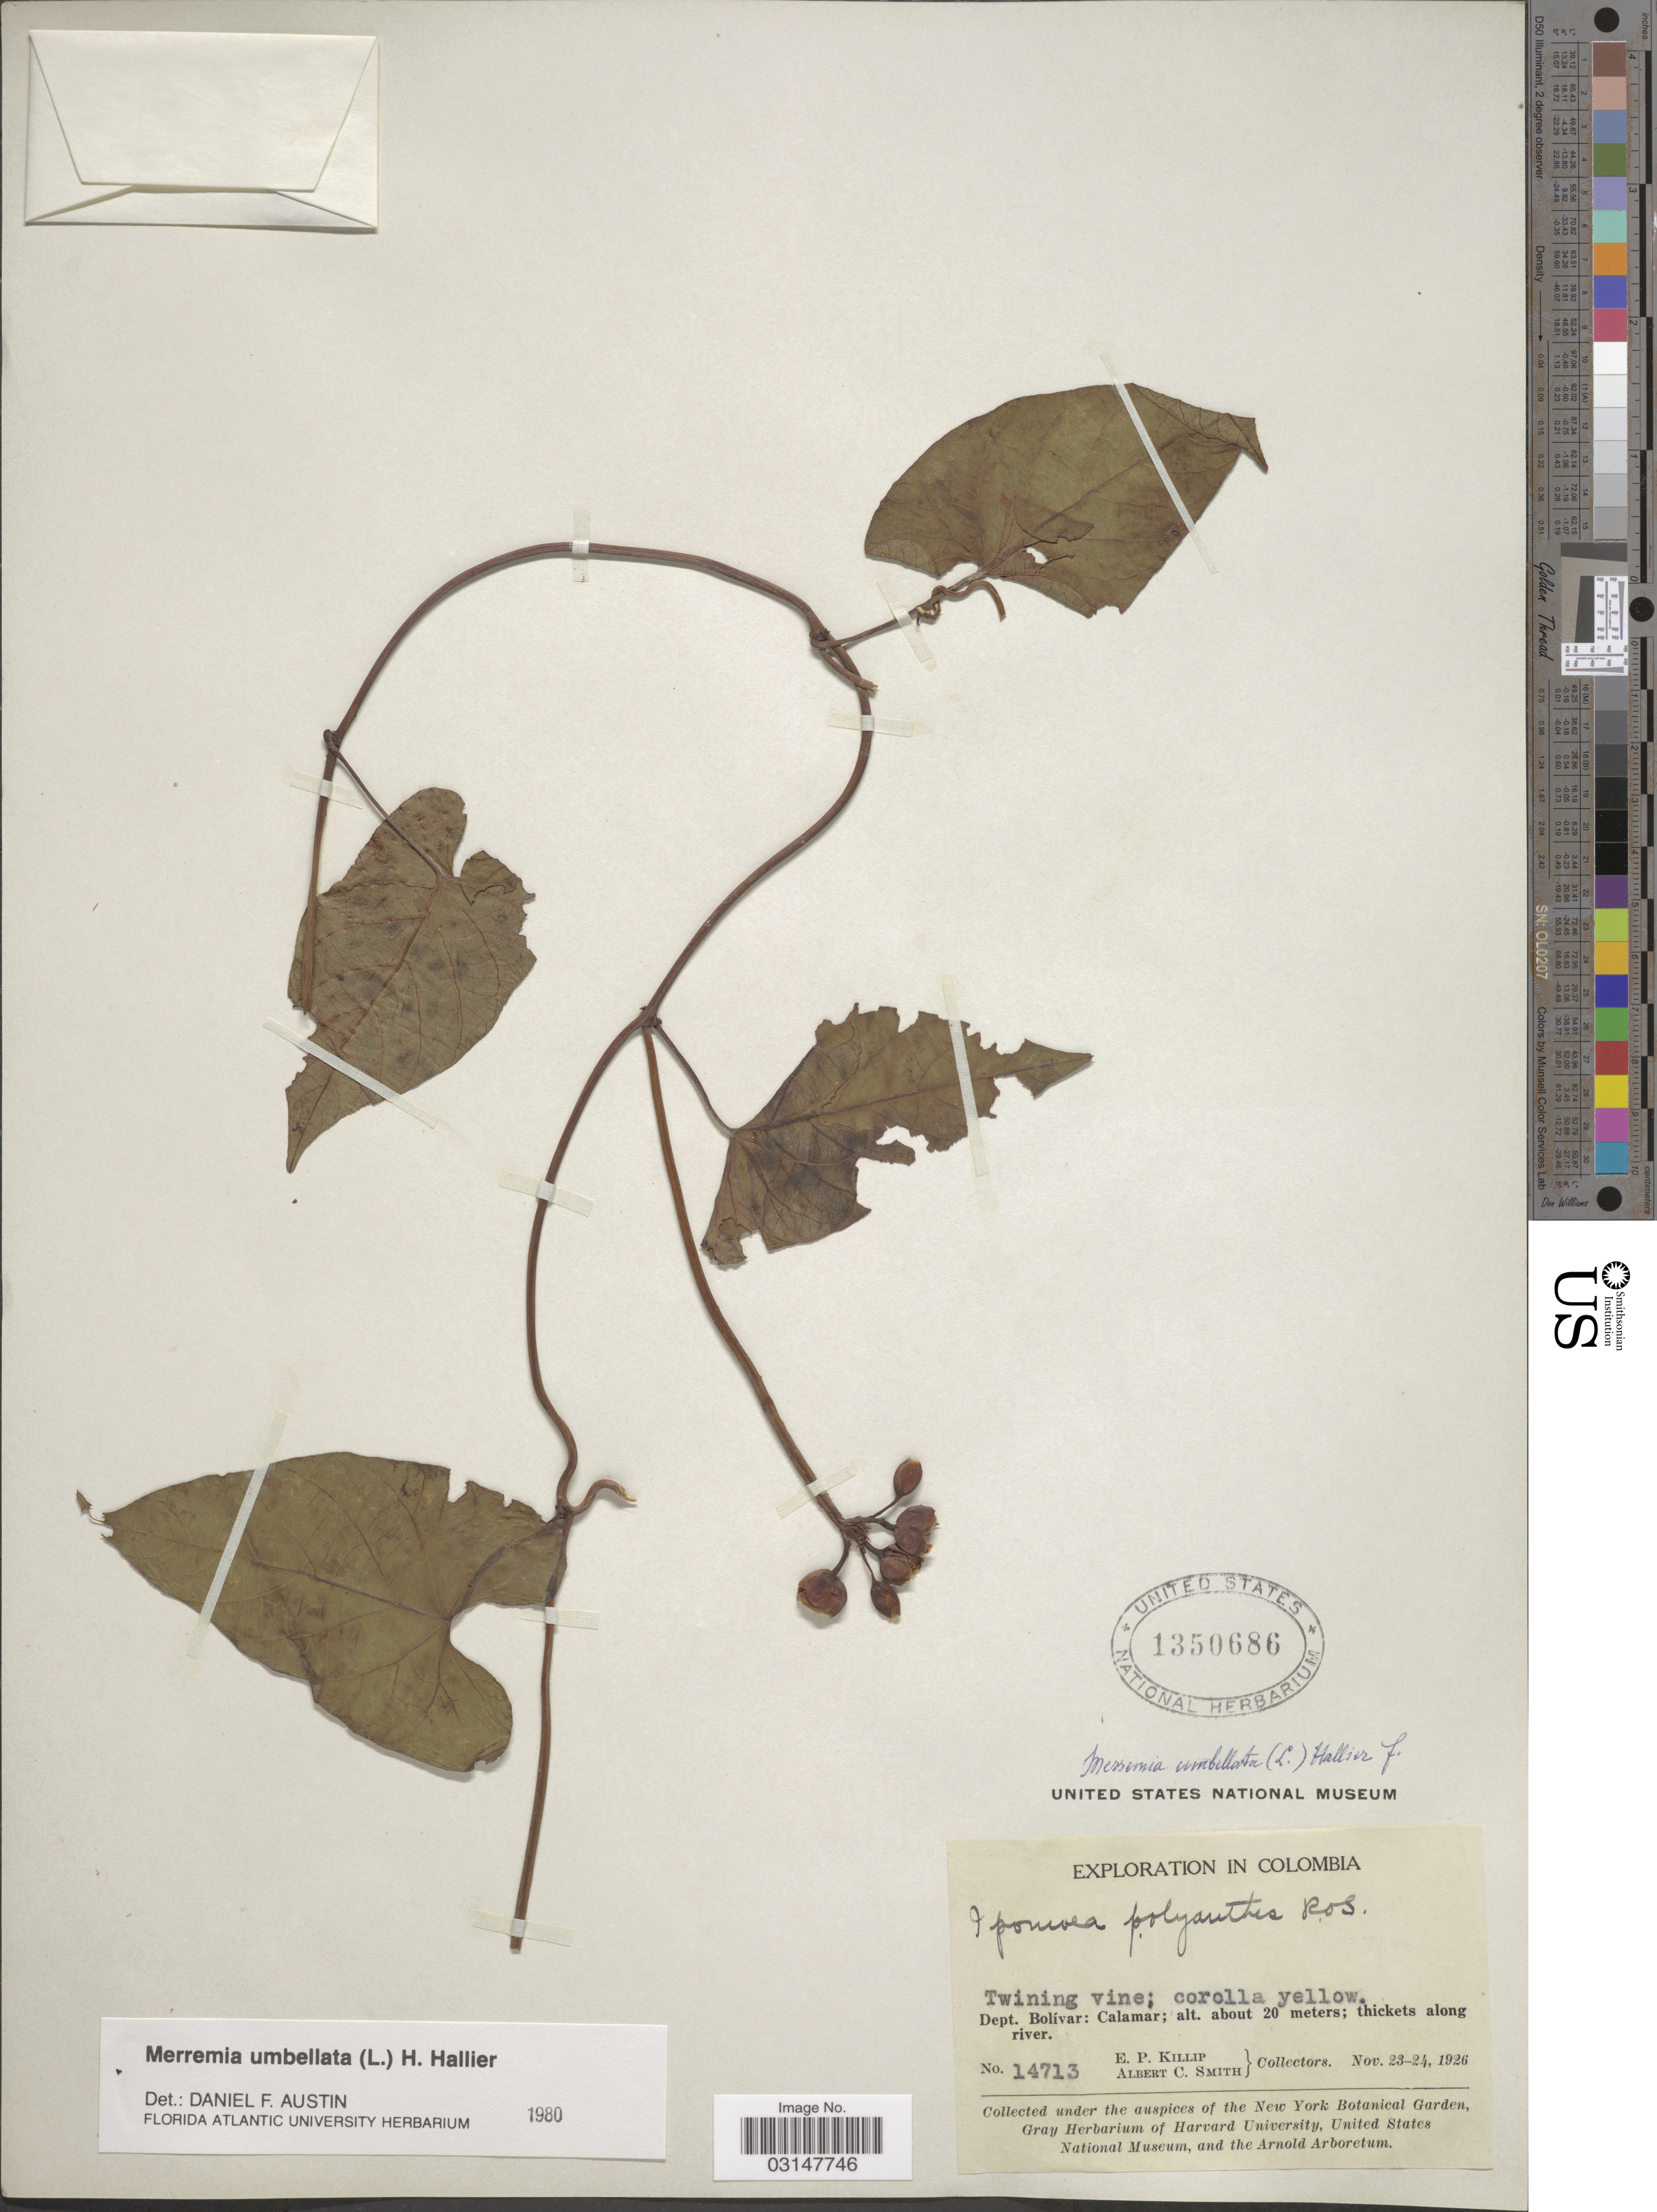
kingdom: Plantae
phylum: Tracheophyta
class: Magnoliopsida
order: Solanales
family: Convolvulaceae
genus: Camonea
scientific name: Camonea umbellata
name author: (L.) A. R. Simões & Staples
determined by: Strong, Mark T., (BOT), Smithsonian Institution - National Museum of Natural History (UNITED STATES)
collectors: E. P. Killip & A. C. Smith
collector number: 14713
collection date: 1926-11-23/1926-11-24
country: Colombia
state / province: Bolívar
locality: Dept. Bolívar: Calamar.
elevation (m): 20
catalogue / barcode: US 1350686